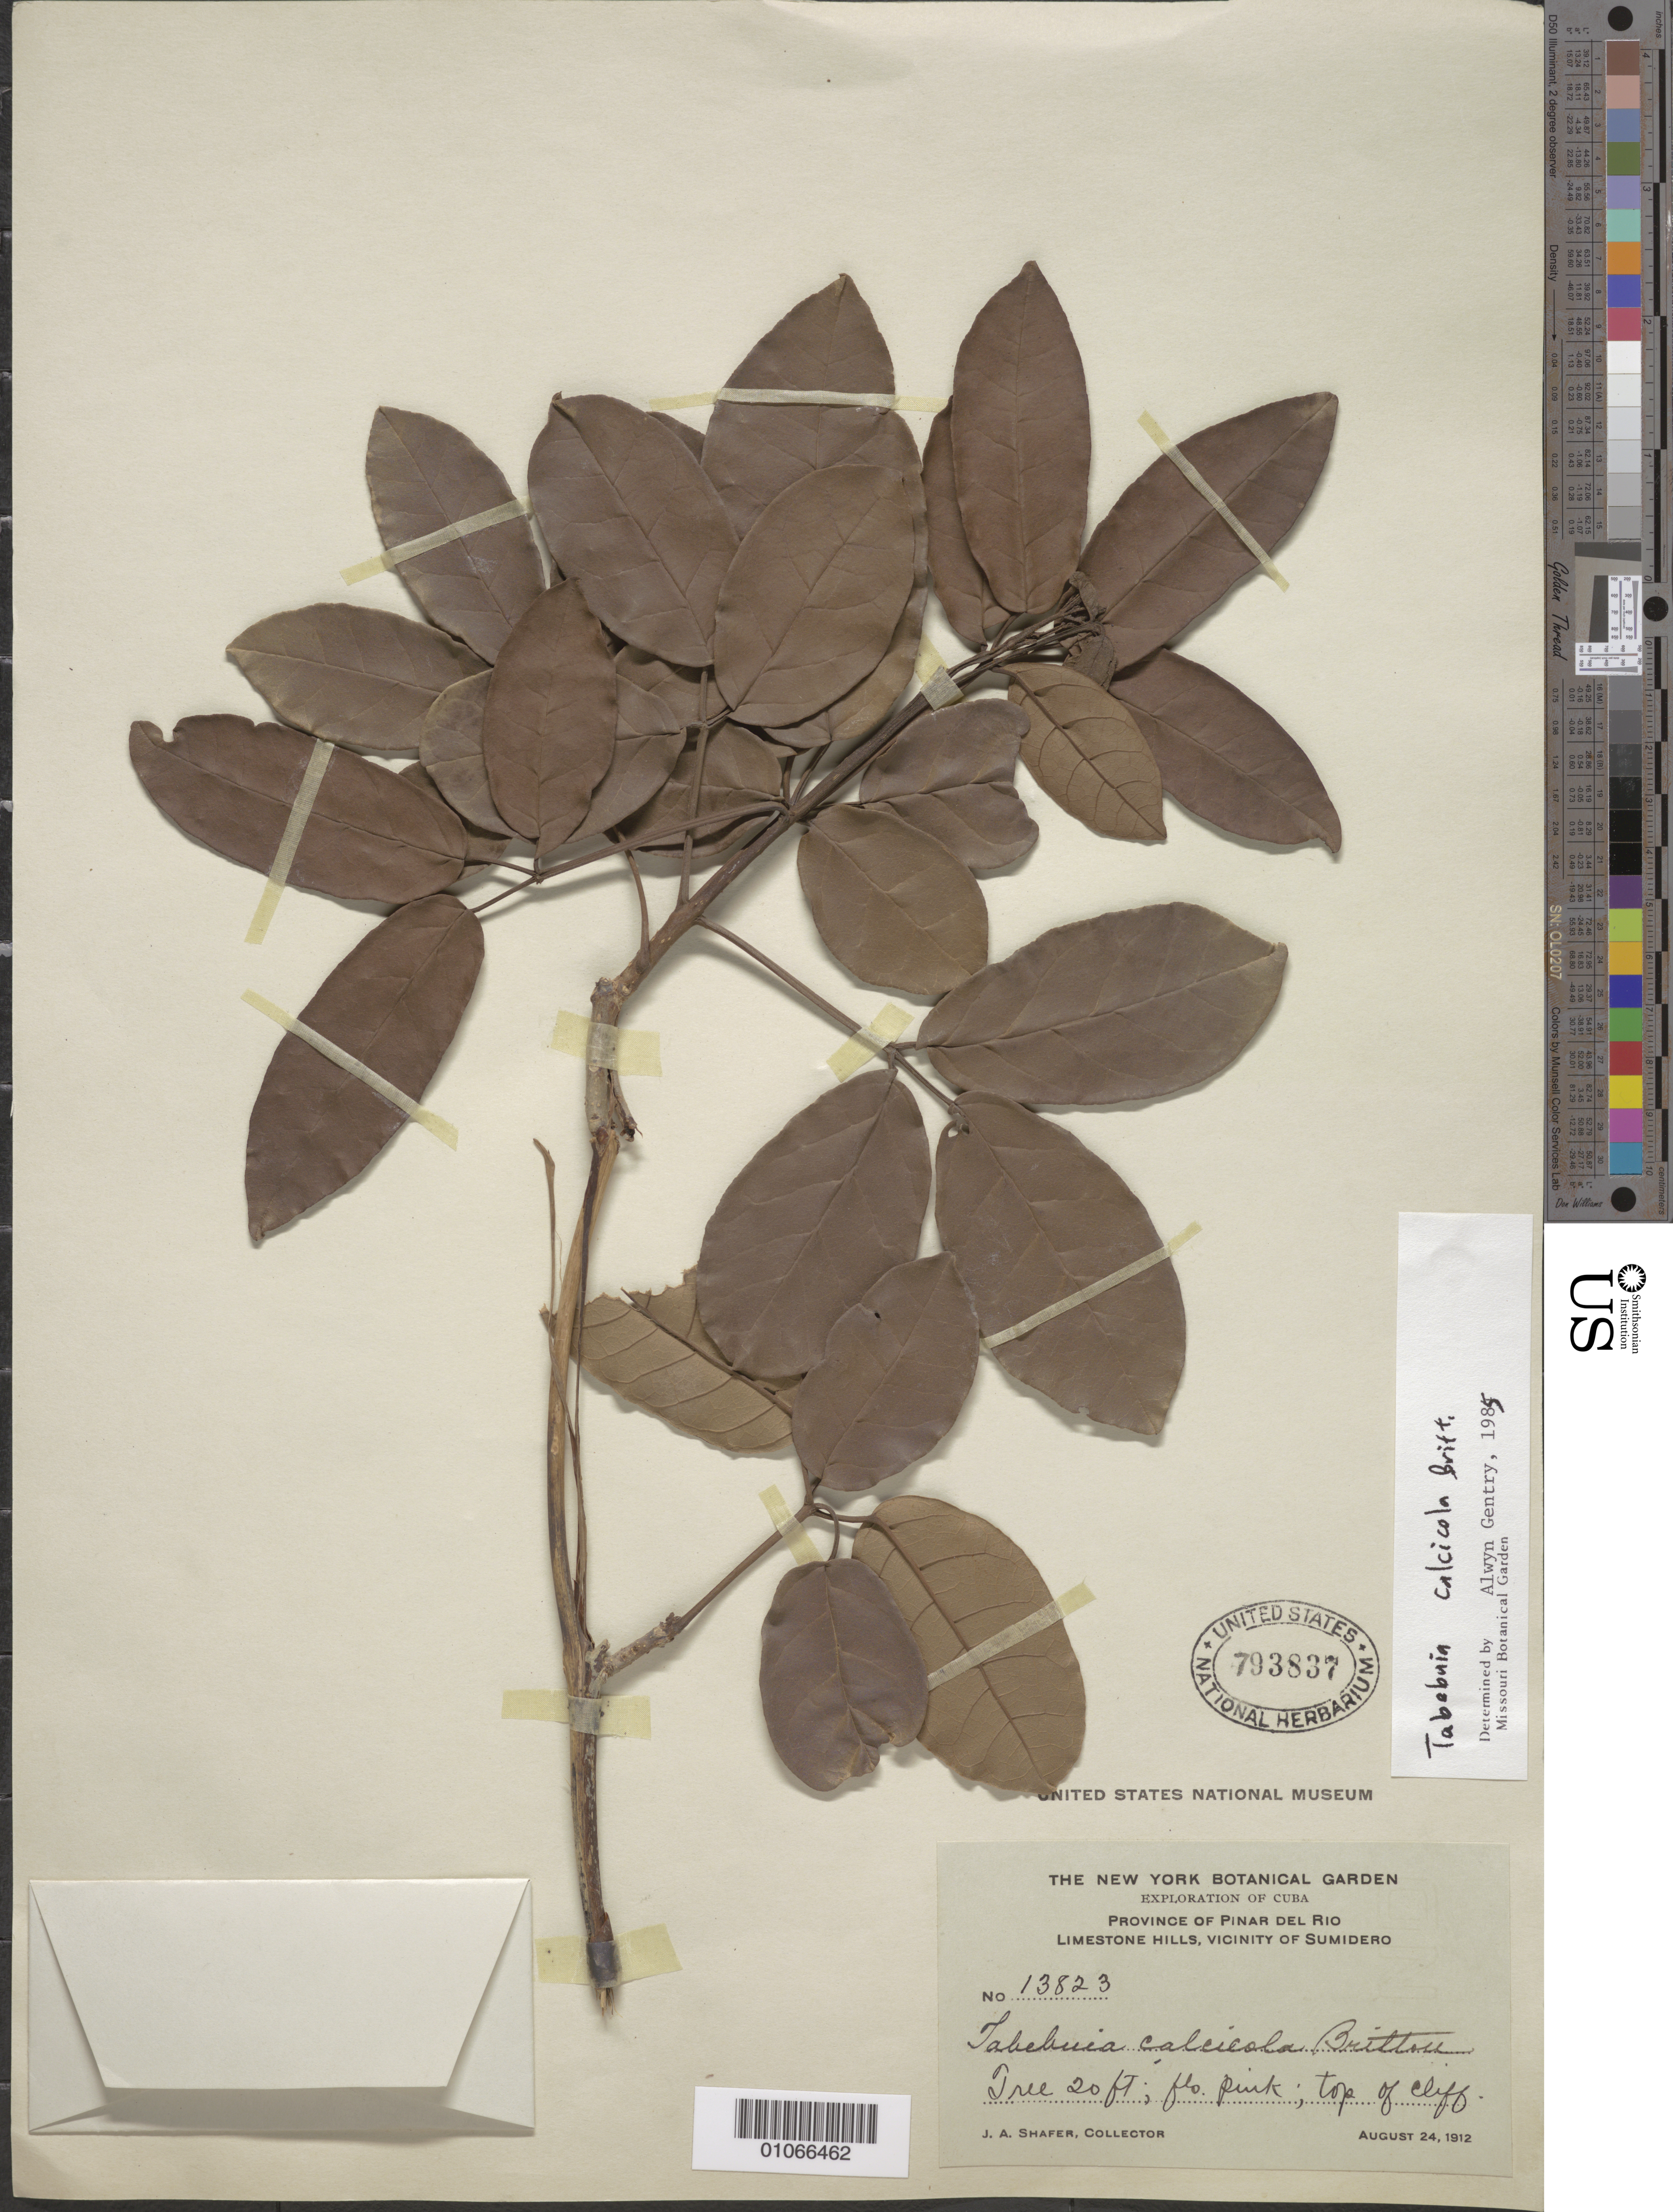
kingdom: Plantae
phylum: Tracheophyta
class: Magnoliopsida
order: Lamiales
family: Bignoniaceae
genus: Tabebuia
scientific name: Tabebuia calcicola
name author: Britton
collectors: J. A. Shafer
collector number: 13823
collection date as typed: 24 Aug 1912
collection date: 1912-08-24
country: Cuba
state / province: Pinar del Rio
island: Cuba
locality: Limestone hills, vicinity of Sumidero, top of cliff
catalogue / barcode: US 793837